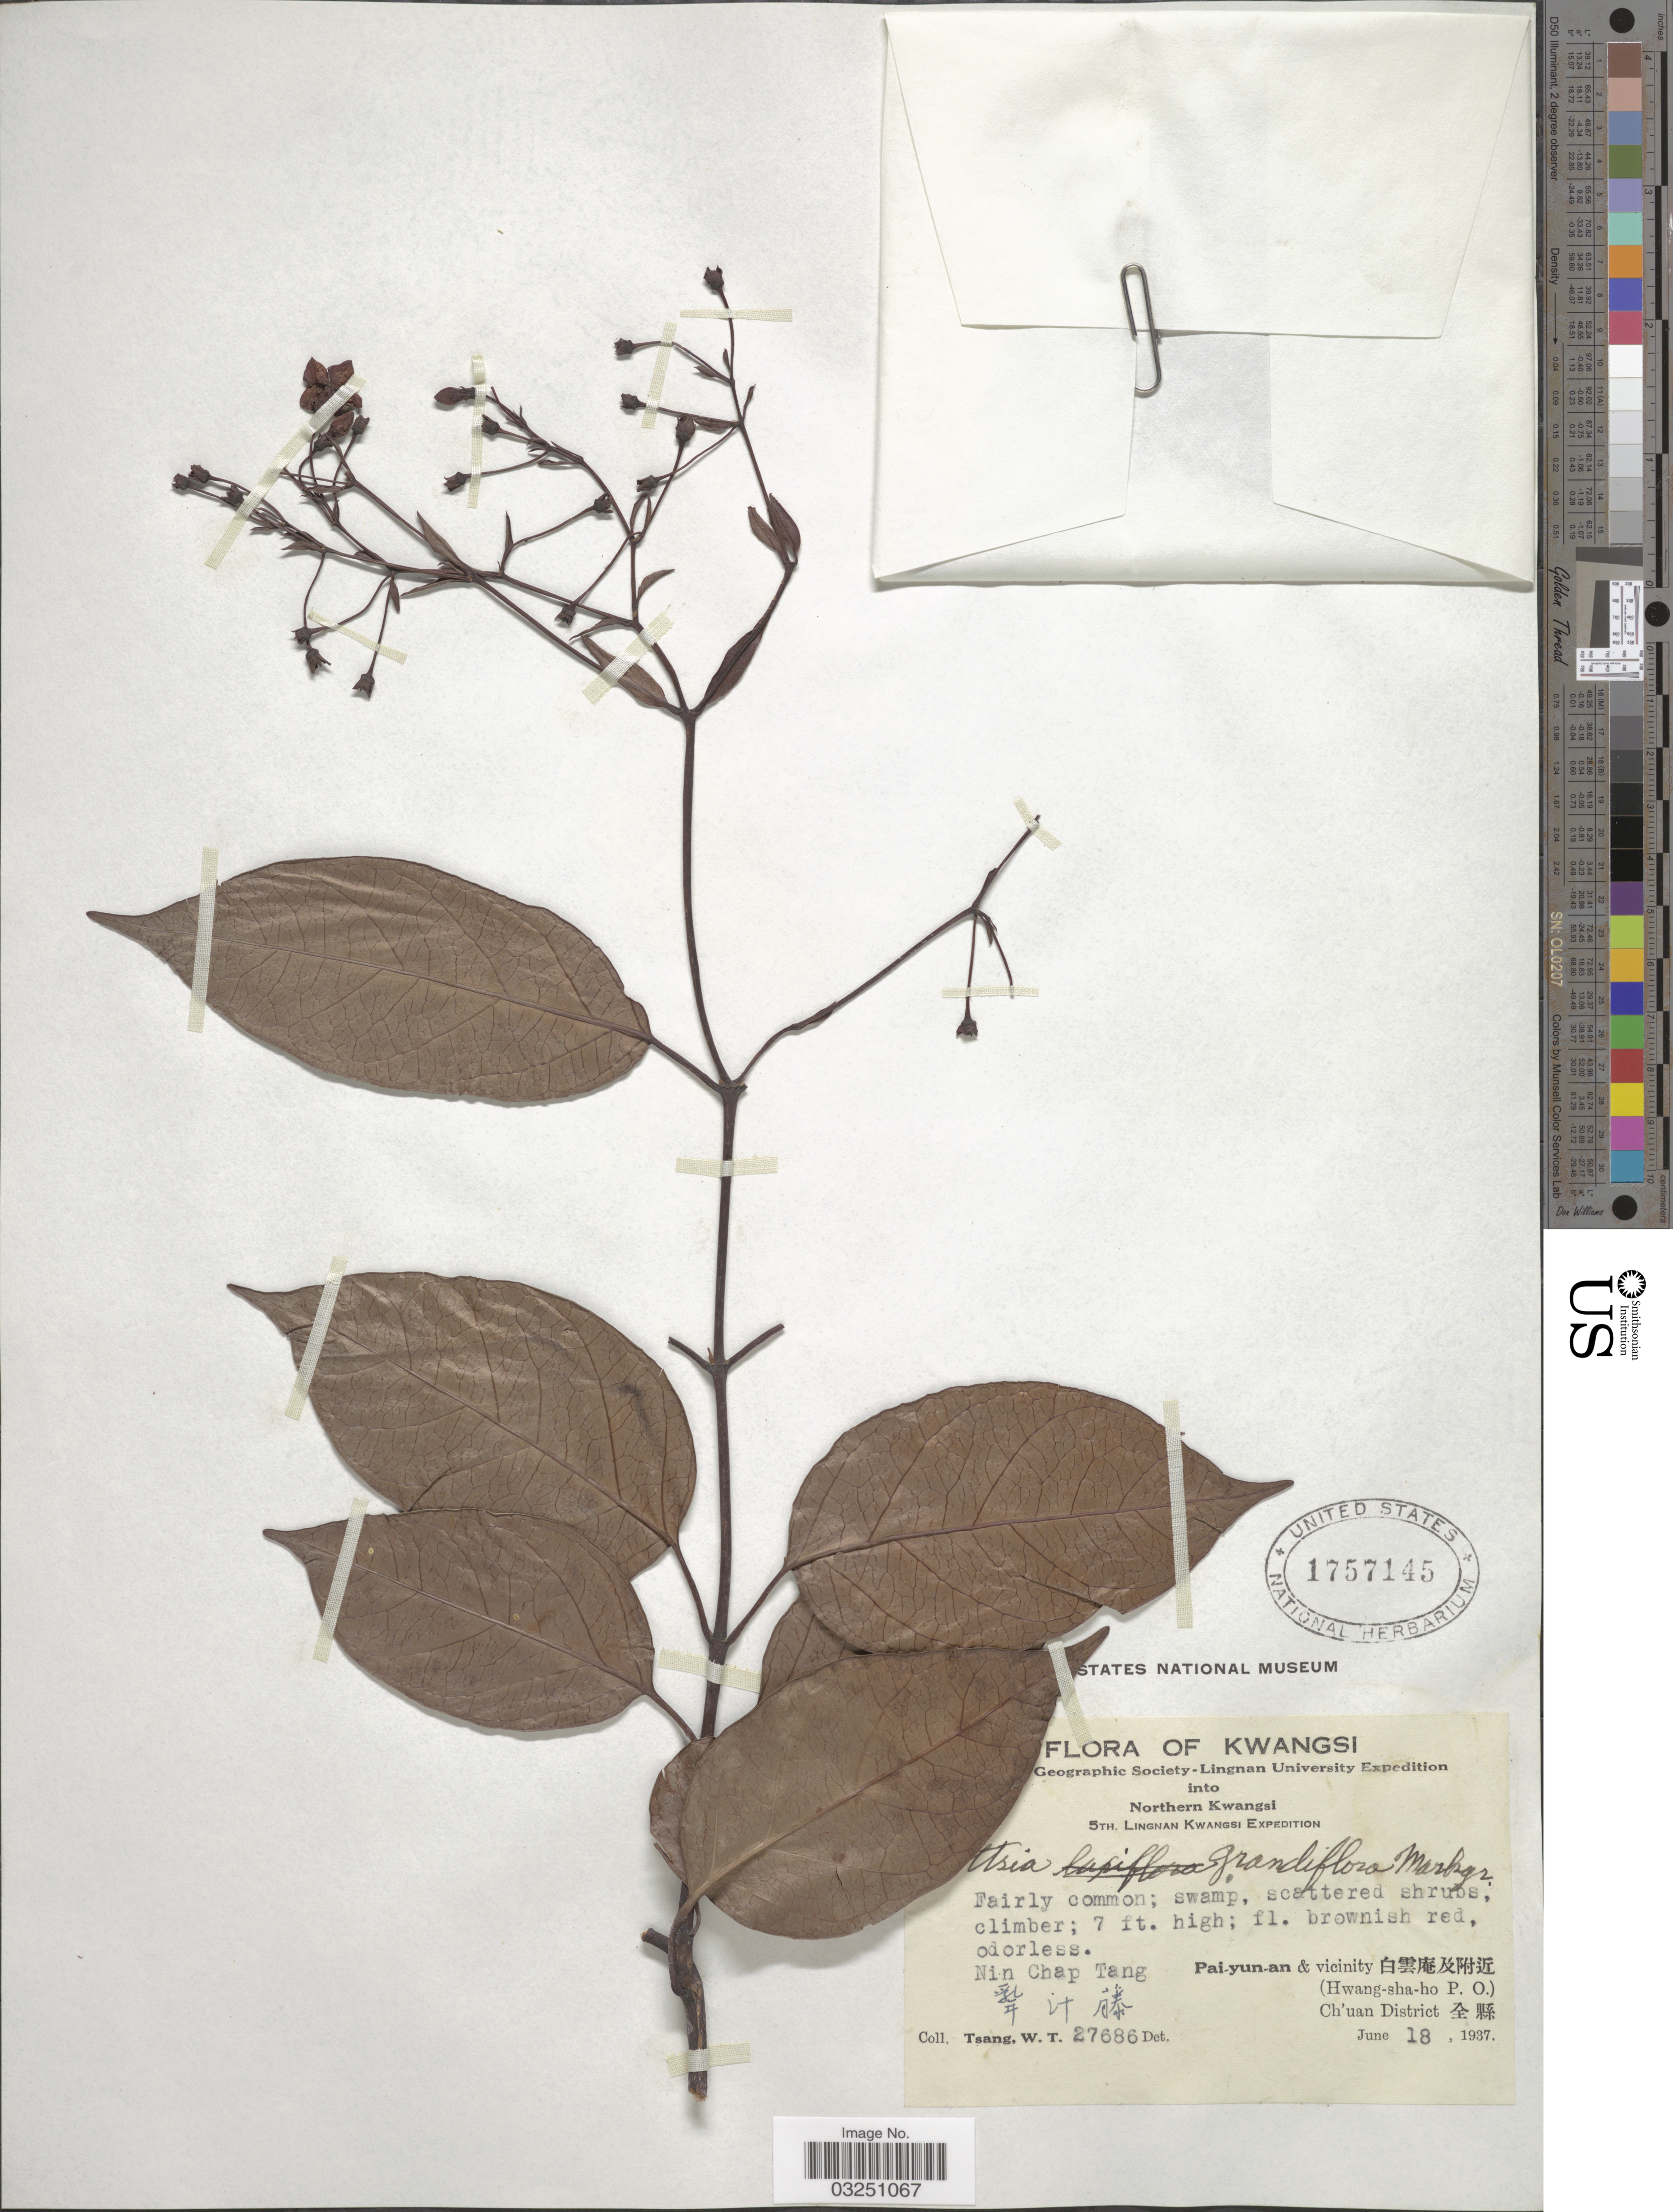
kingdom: Plantae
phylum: Tracheophyta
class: Magnoliopsida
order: Gentianales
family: Apocynaceae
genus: Pottsia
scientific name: Pottsia grandiflora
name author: Markgr.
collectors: W. T. Tsang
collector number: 27686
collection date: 1937-06-18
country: China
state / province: Guangxi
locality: Kwangsi, Northern Kwangsi, Nin Chap Tang, Pai-yun-an & vicinity X, (Hwang-sha-ho P.O.) Ch'uan District X.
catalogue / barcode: US 1757145